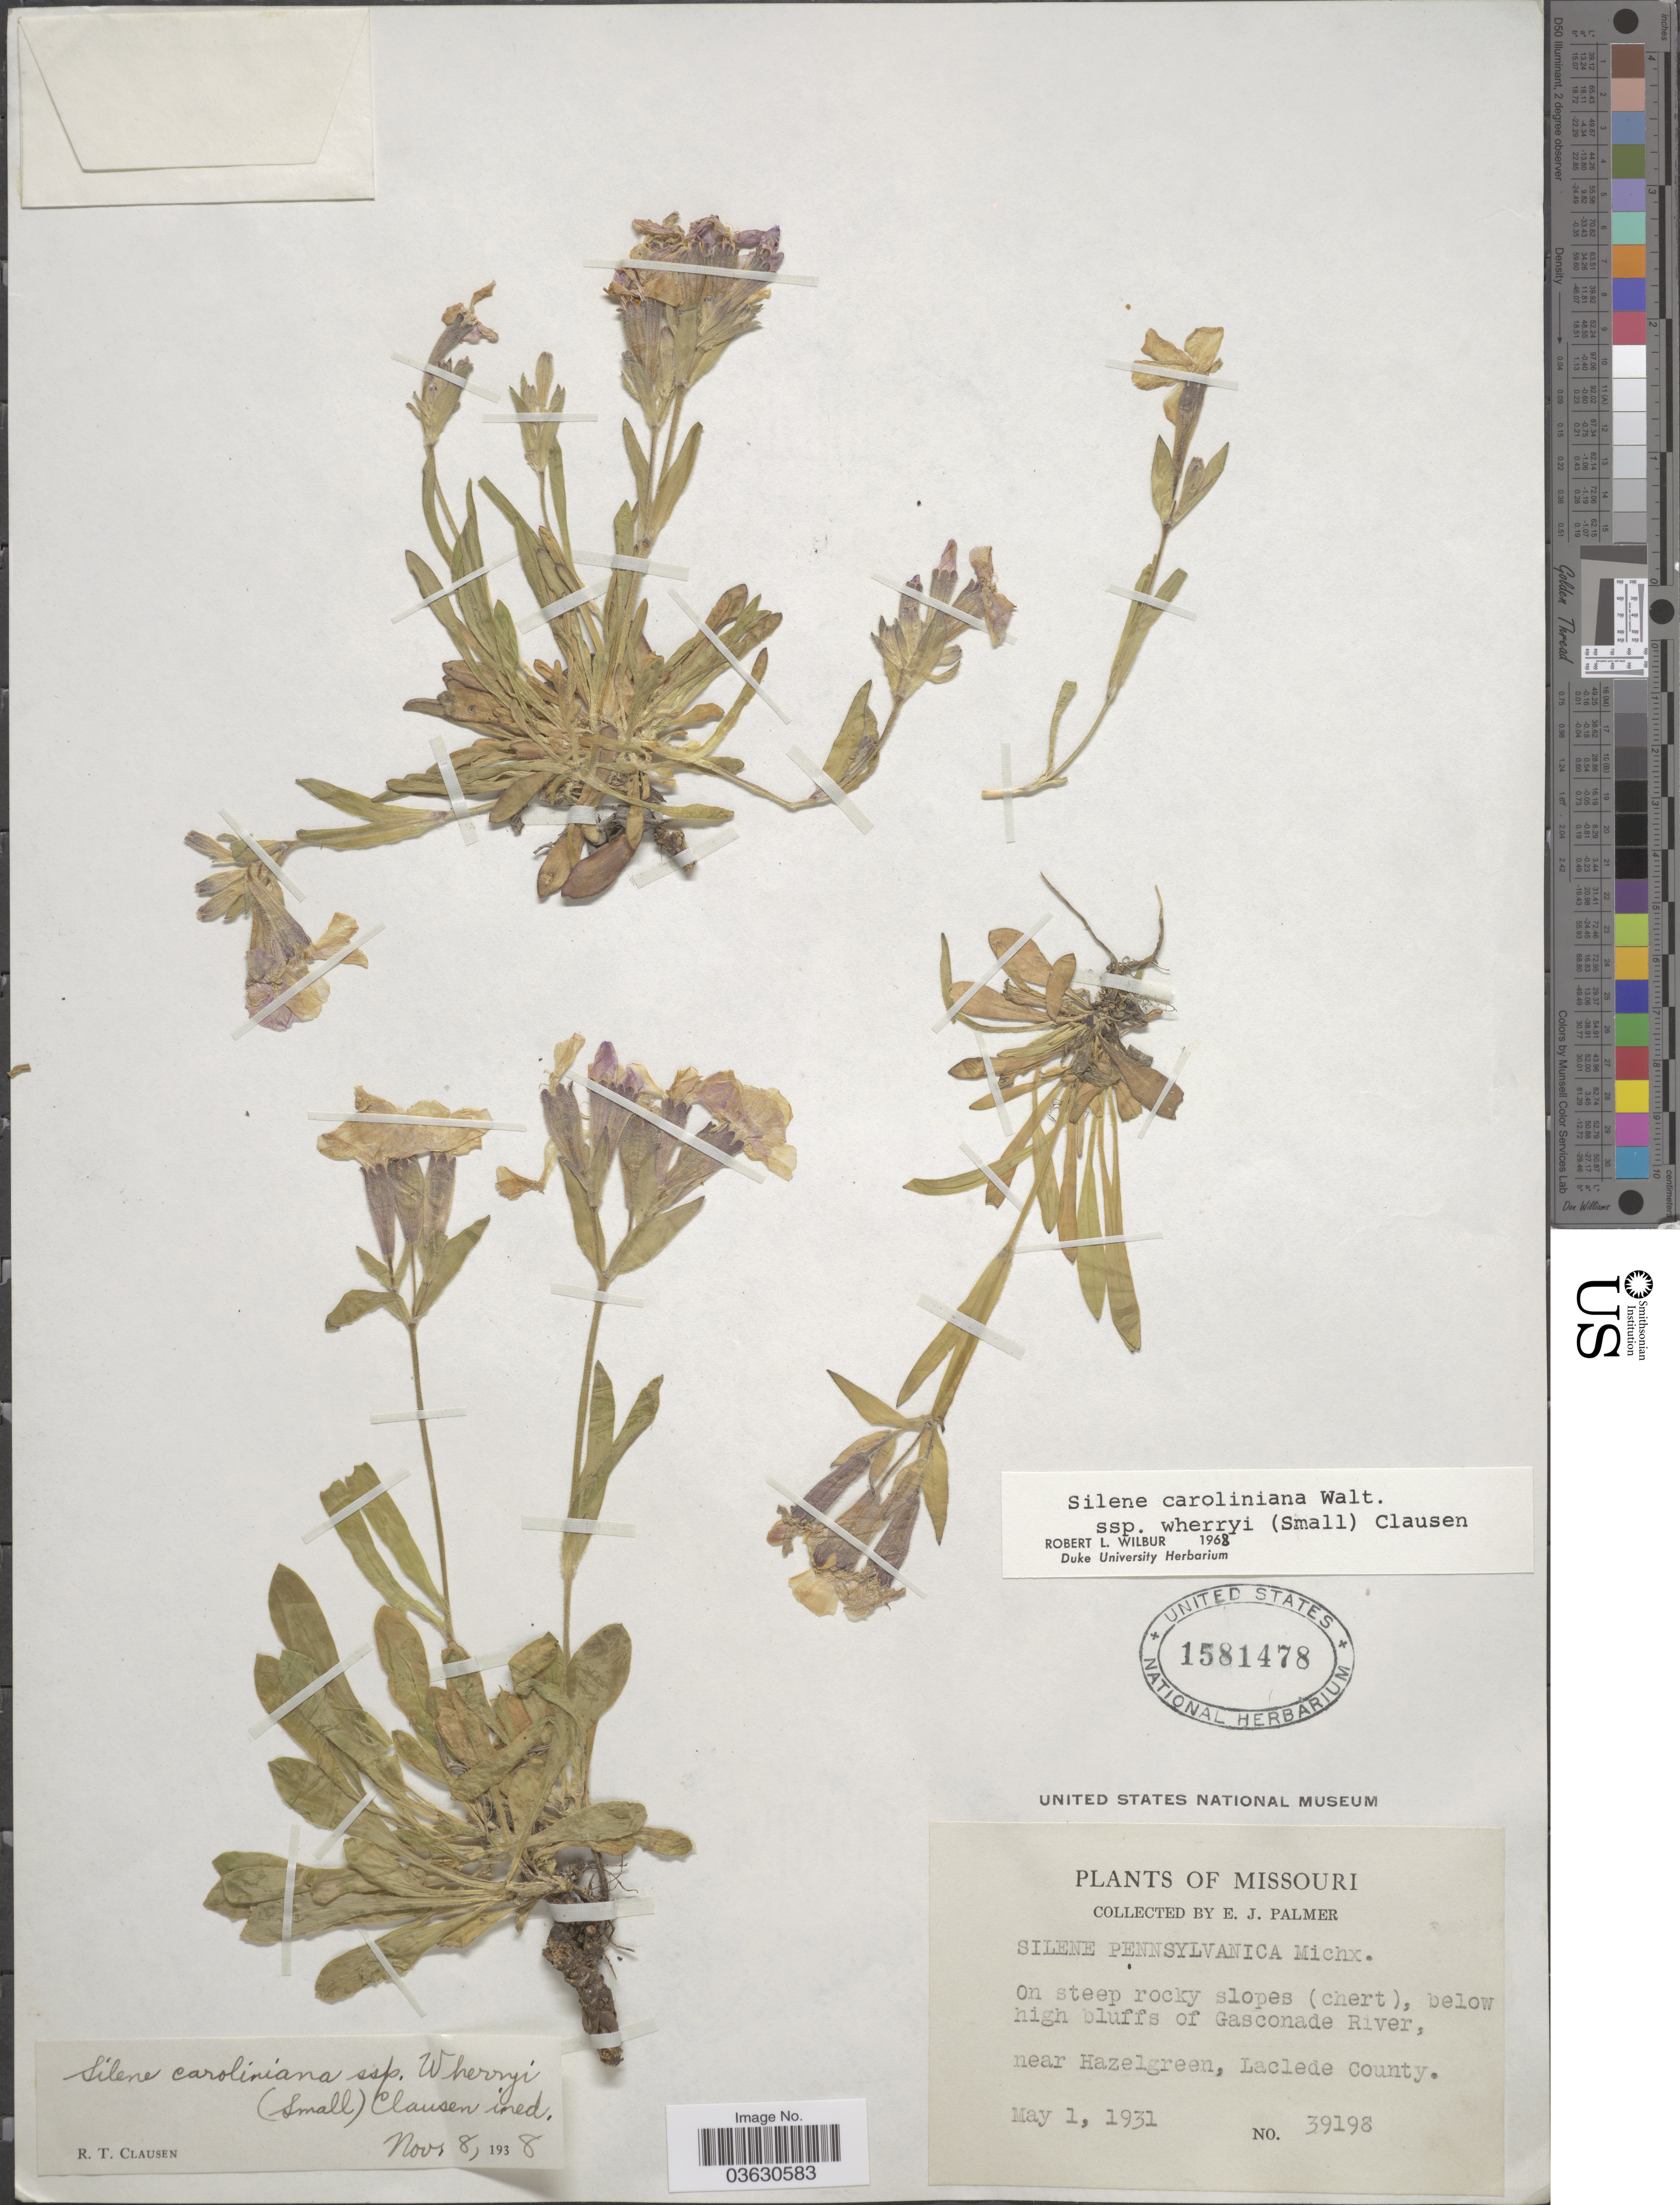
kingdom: Plantae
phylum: Tracheophyta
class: Magnoliopsida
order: Caryophyllales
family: Caryophyllaceae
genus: Silene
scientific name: Silene caroliniana subsp. wherryi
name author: Walter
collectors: E. J. Palmer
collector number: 39198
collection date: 1931-05-01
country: United States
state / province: Missouri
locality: Below high bluffs of Gasconade River, near Hazelgreen, Laclede County.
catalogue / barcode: US 1581478